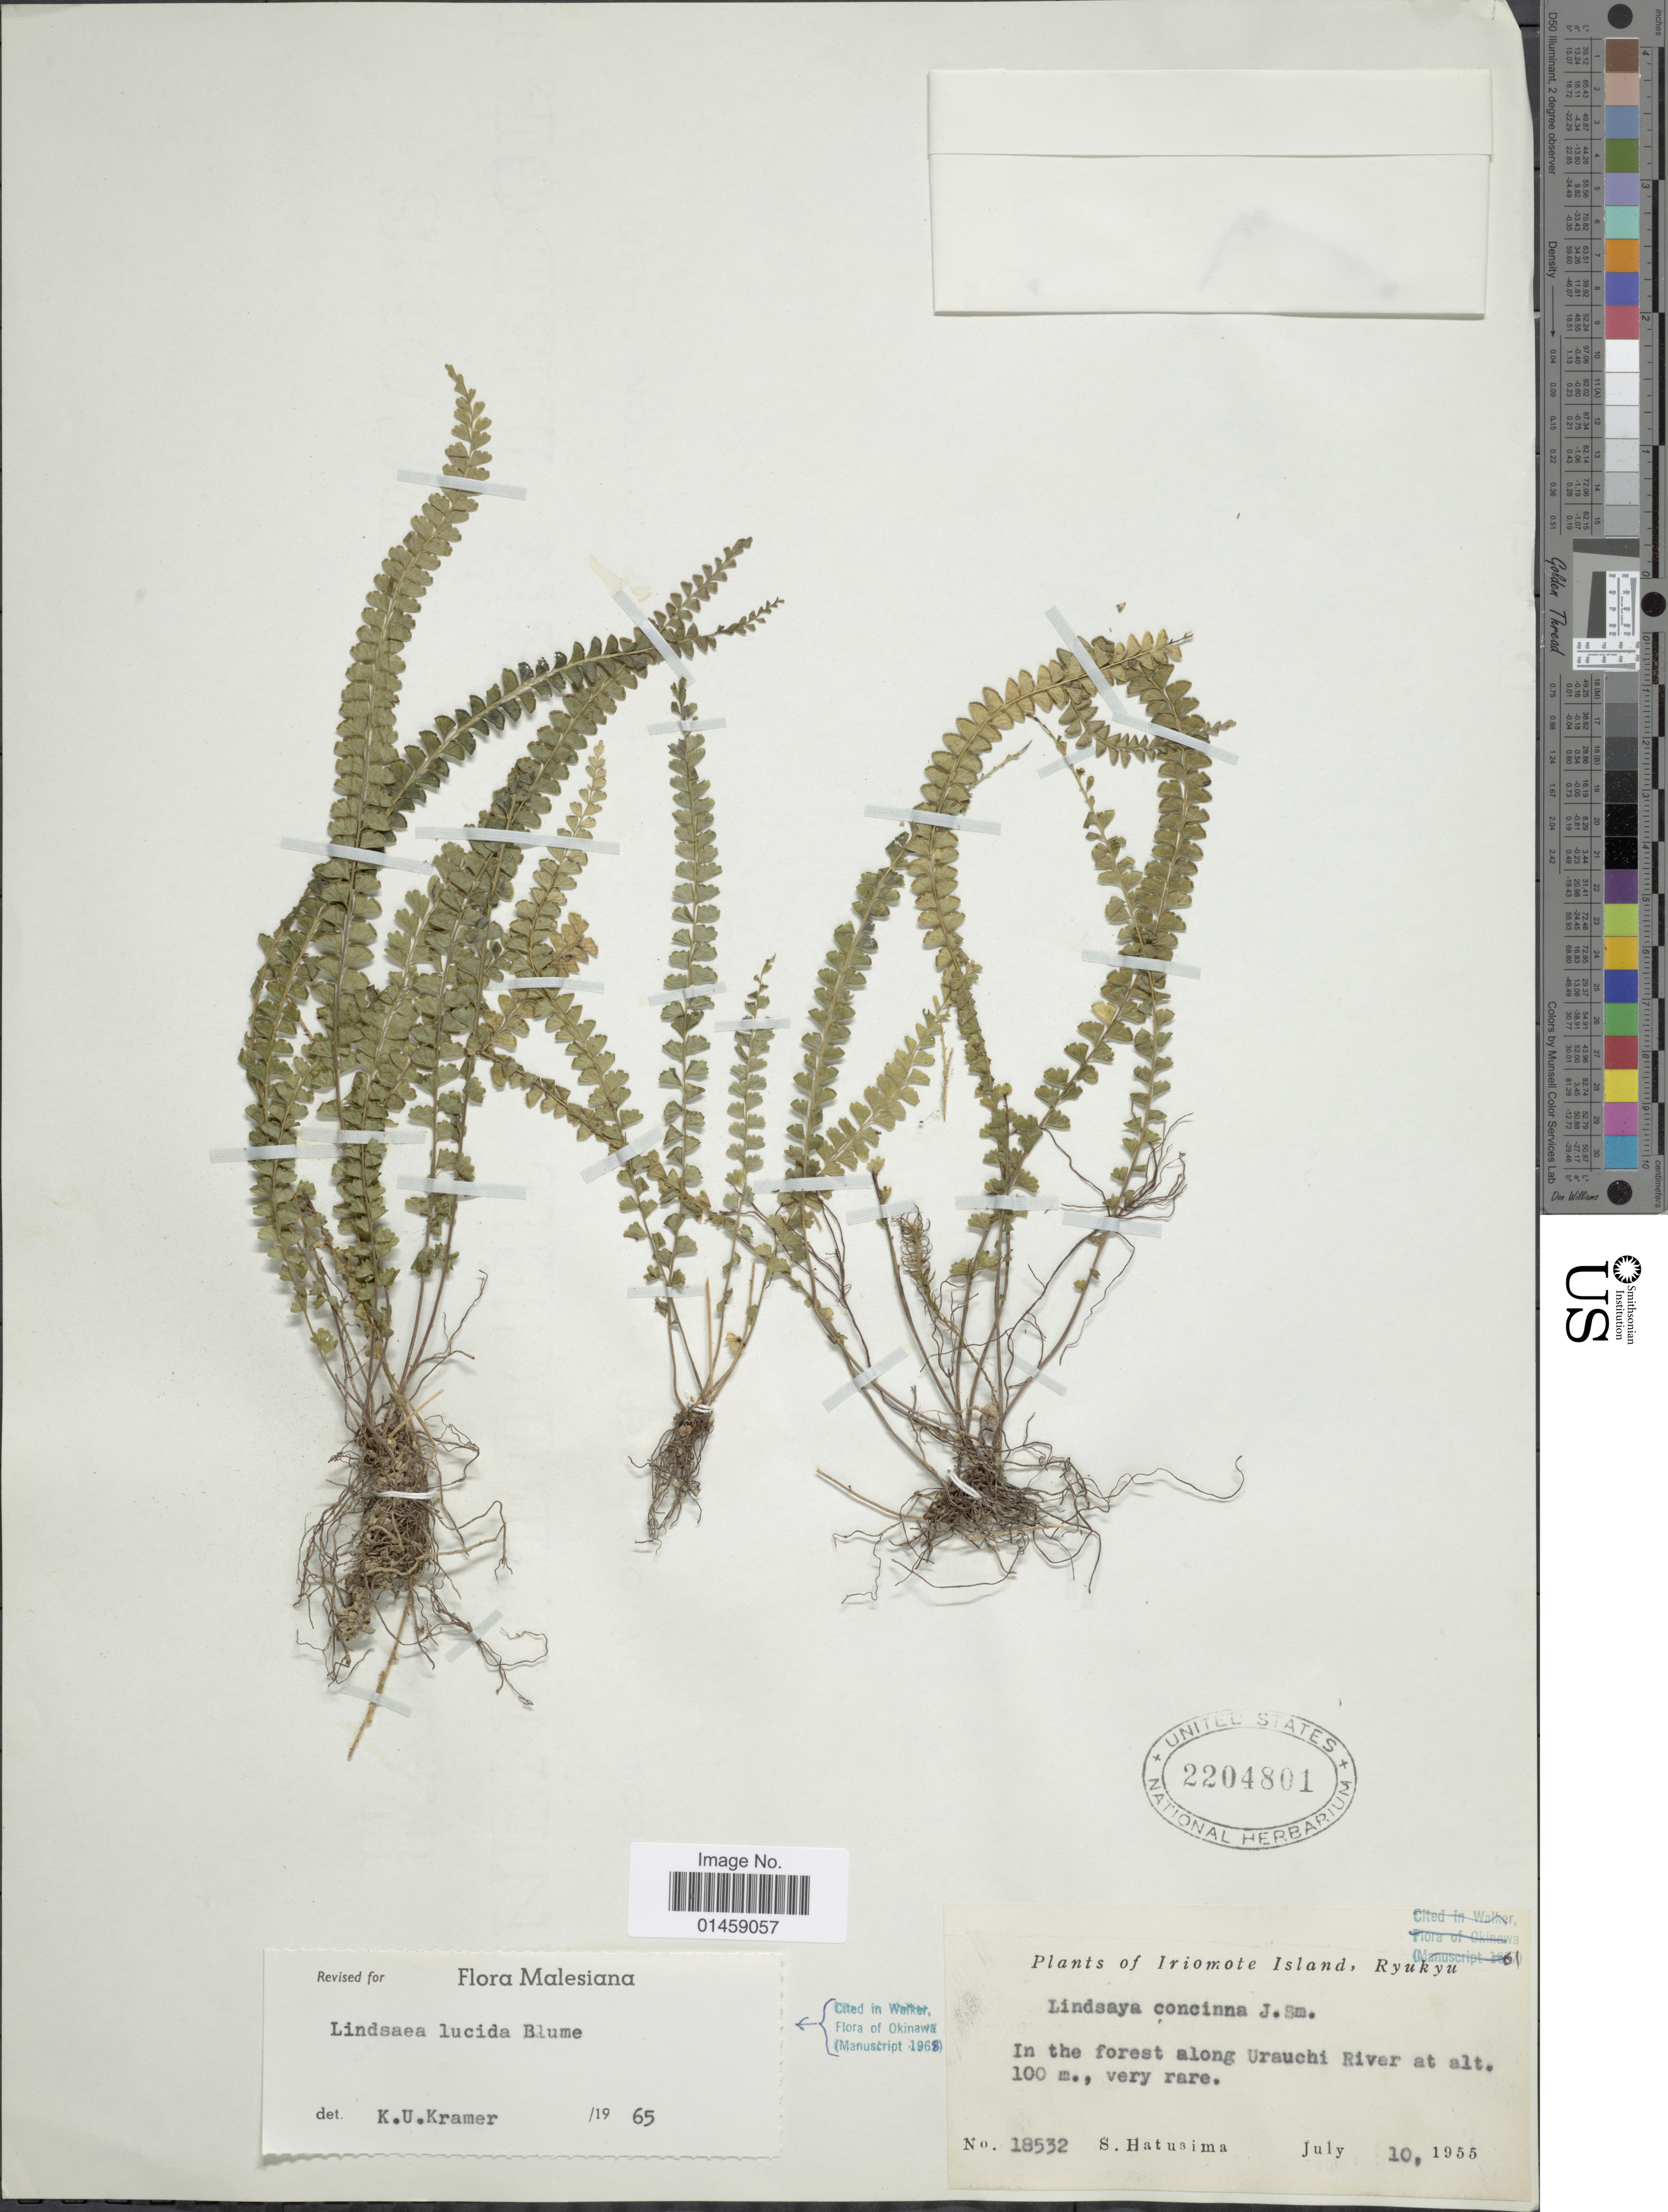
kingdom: Plantae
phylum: Tracheophyta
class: Polypodiopsida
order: Polypodiales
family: Lindsaeaceae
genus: Lindsaea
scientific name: Lindsaea lucida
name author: Blume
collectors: -. Hatusima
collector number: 18532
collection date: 1955-07-10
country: Japan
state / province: Okinawa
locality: Ryukyu, in the forest along Urauchi River. Iriomote.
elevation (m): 100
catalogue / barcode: US 2204801